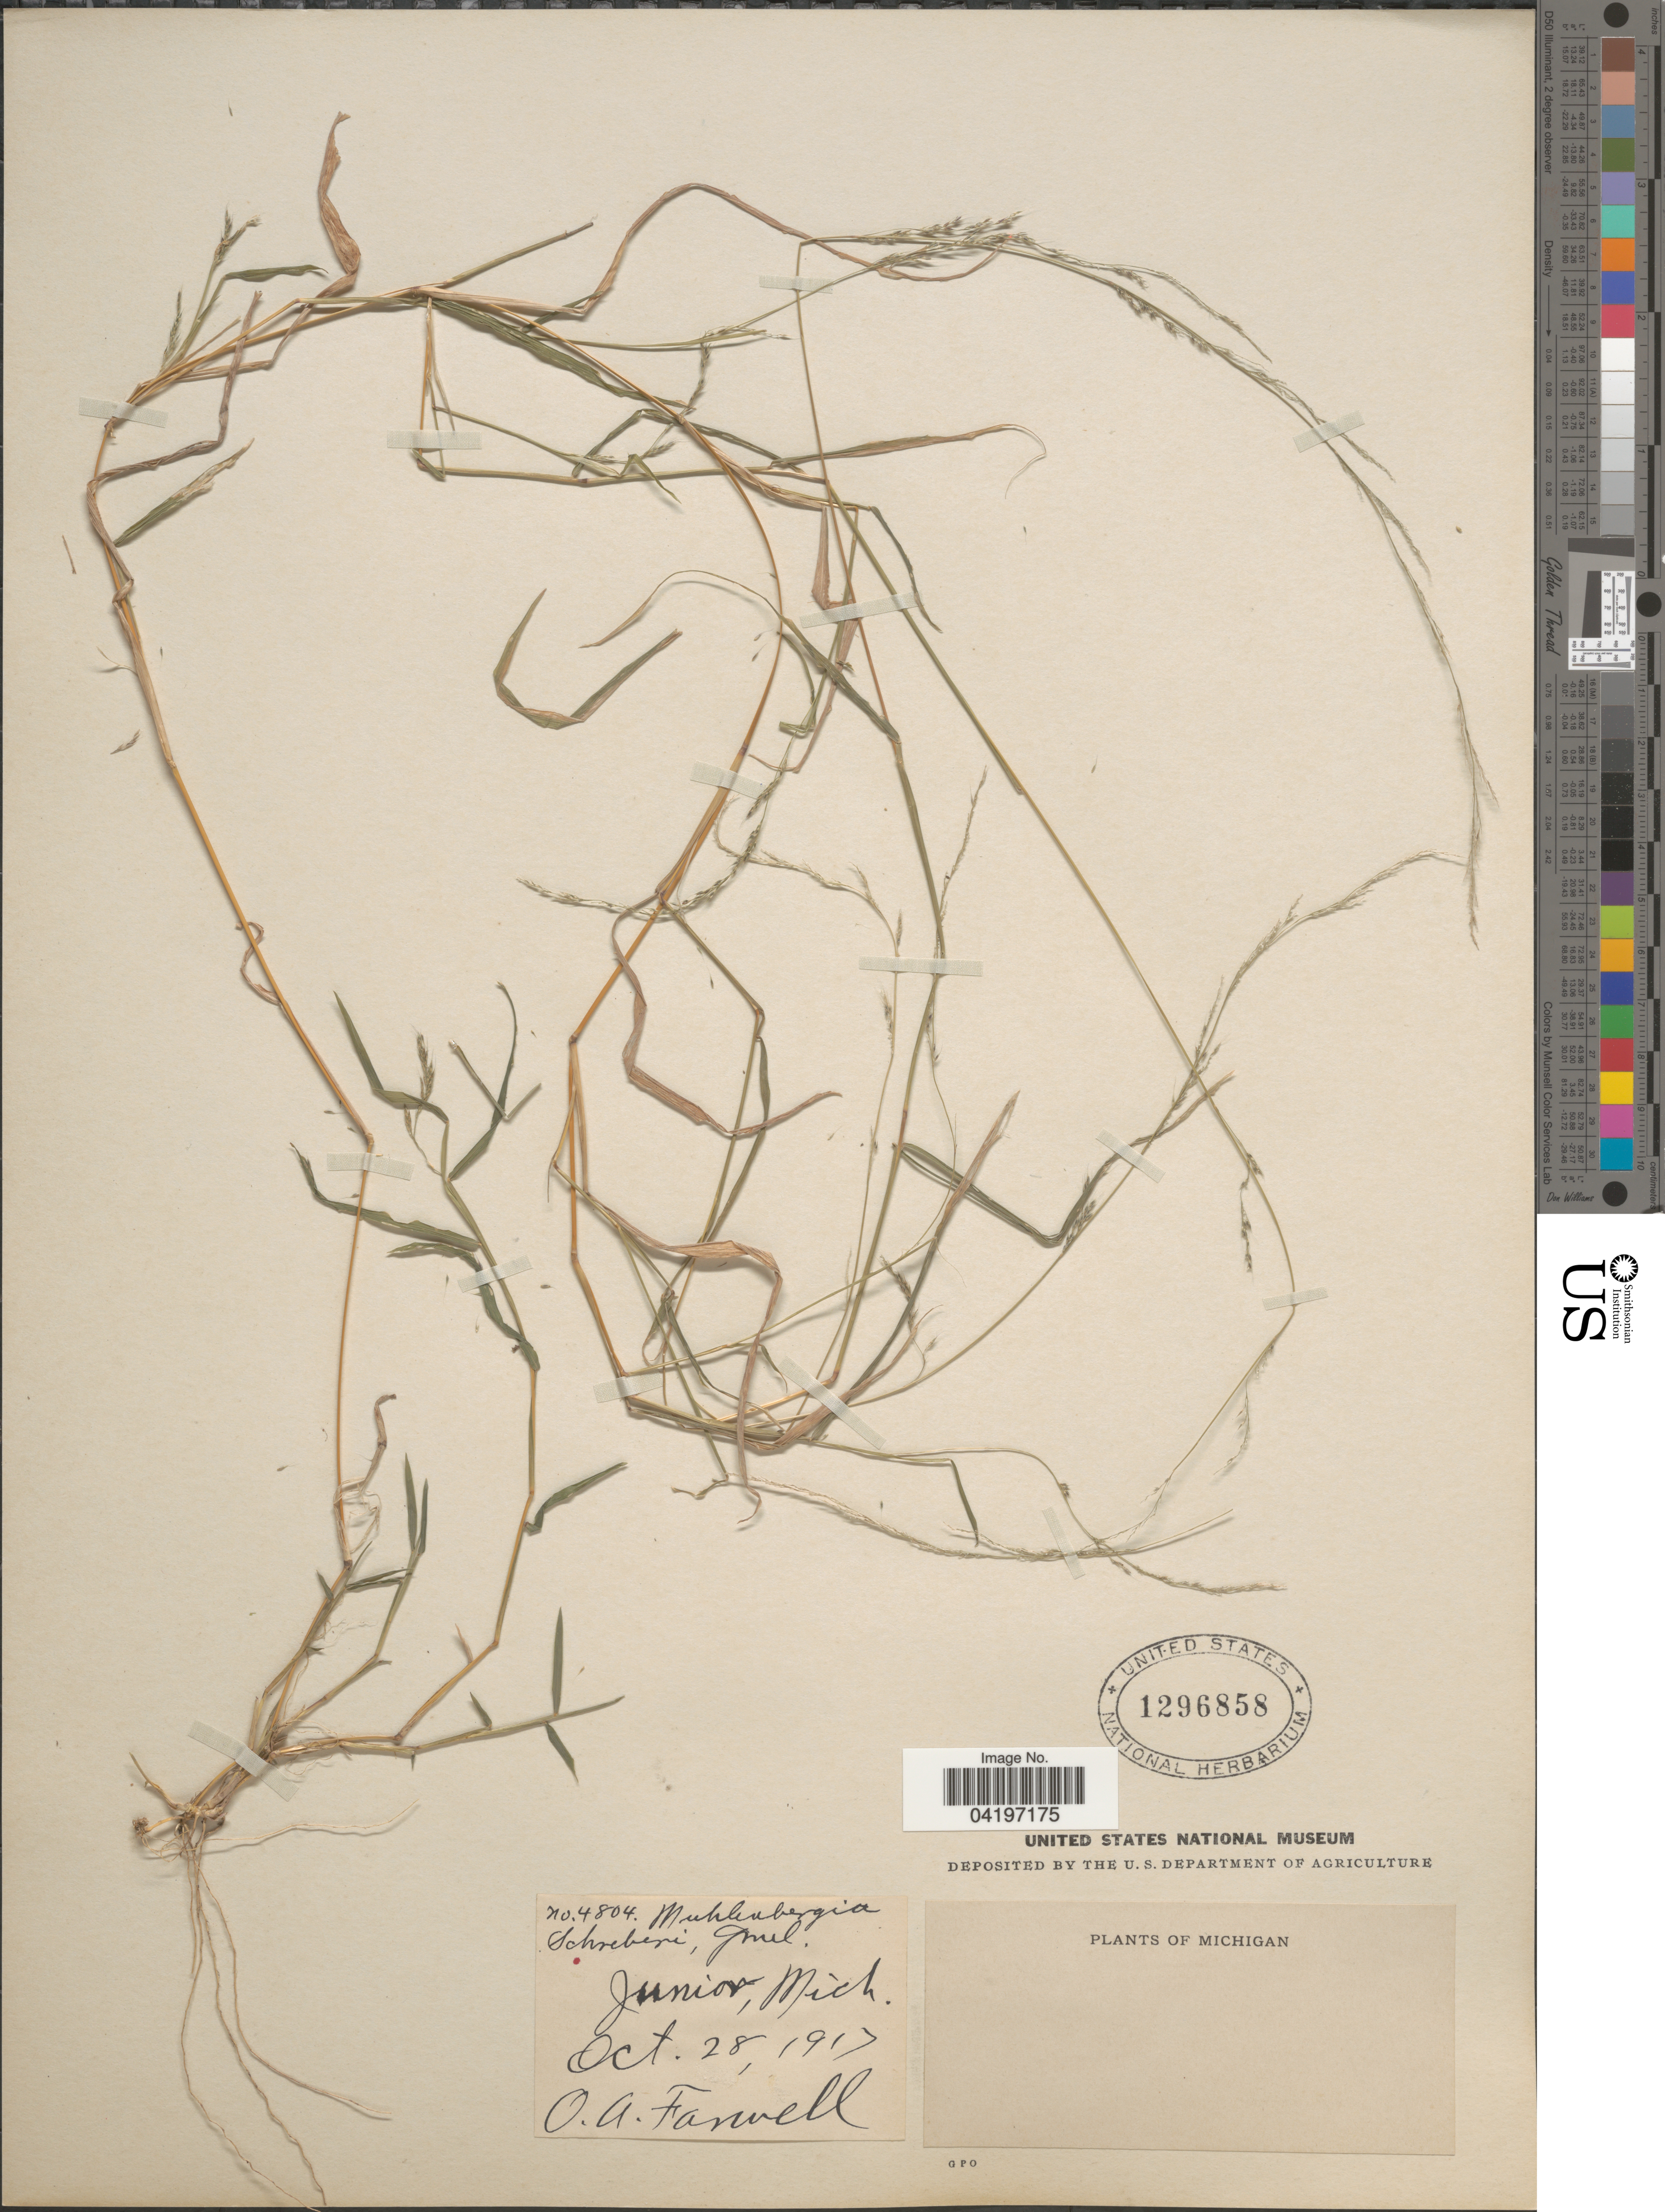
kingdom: Plantae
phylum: Tracheophyta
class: Liliopsida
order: Poales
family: Poaceae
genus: Muhlenbergia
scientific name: Muhlenbergia schreberi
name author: J.F. Gmel.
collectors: O. Farwell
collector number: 4804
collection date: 1917-10-28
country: United States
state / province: Michigan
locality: Junior.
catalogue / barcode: US 1296858